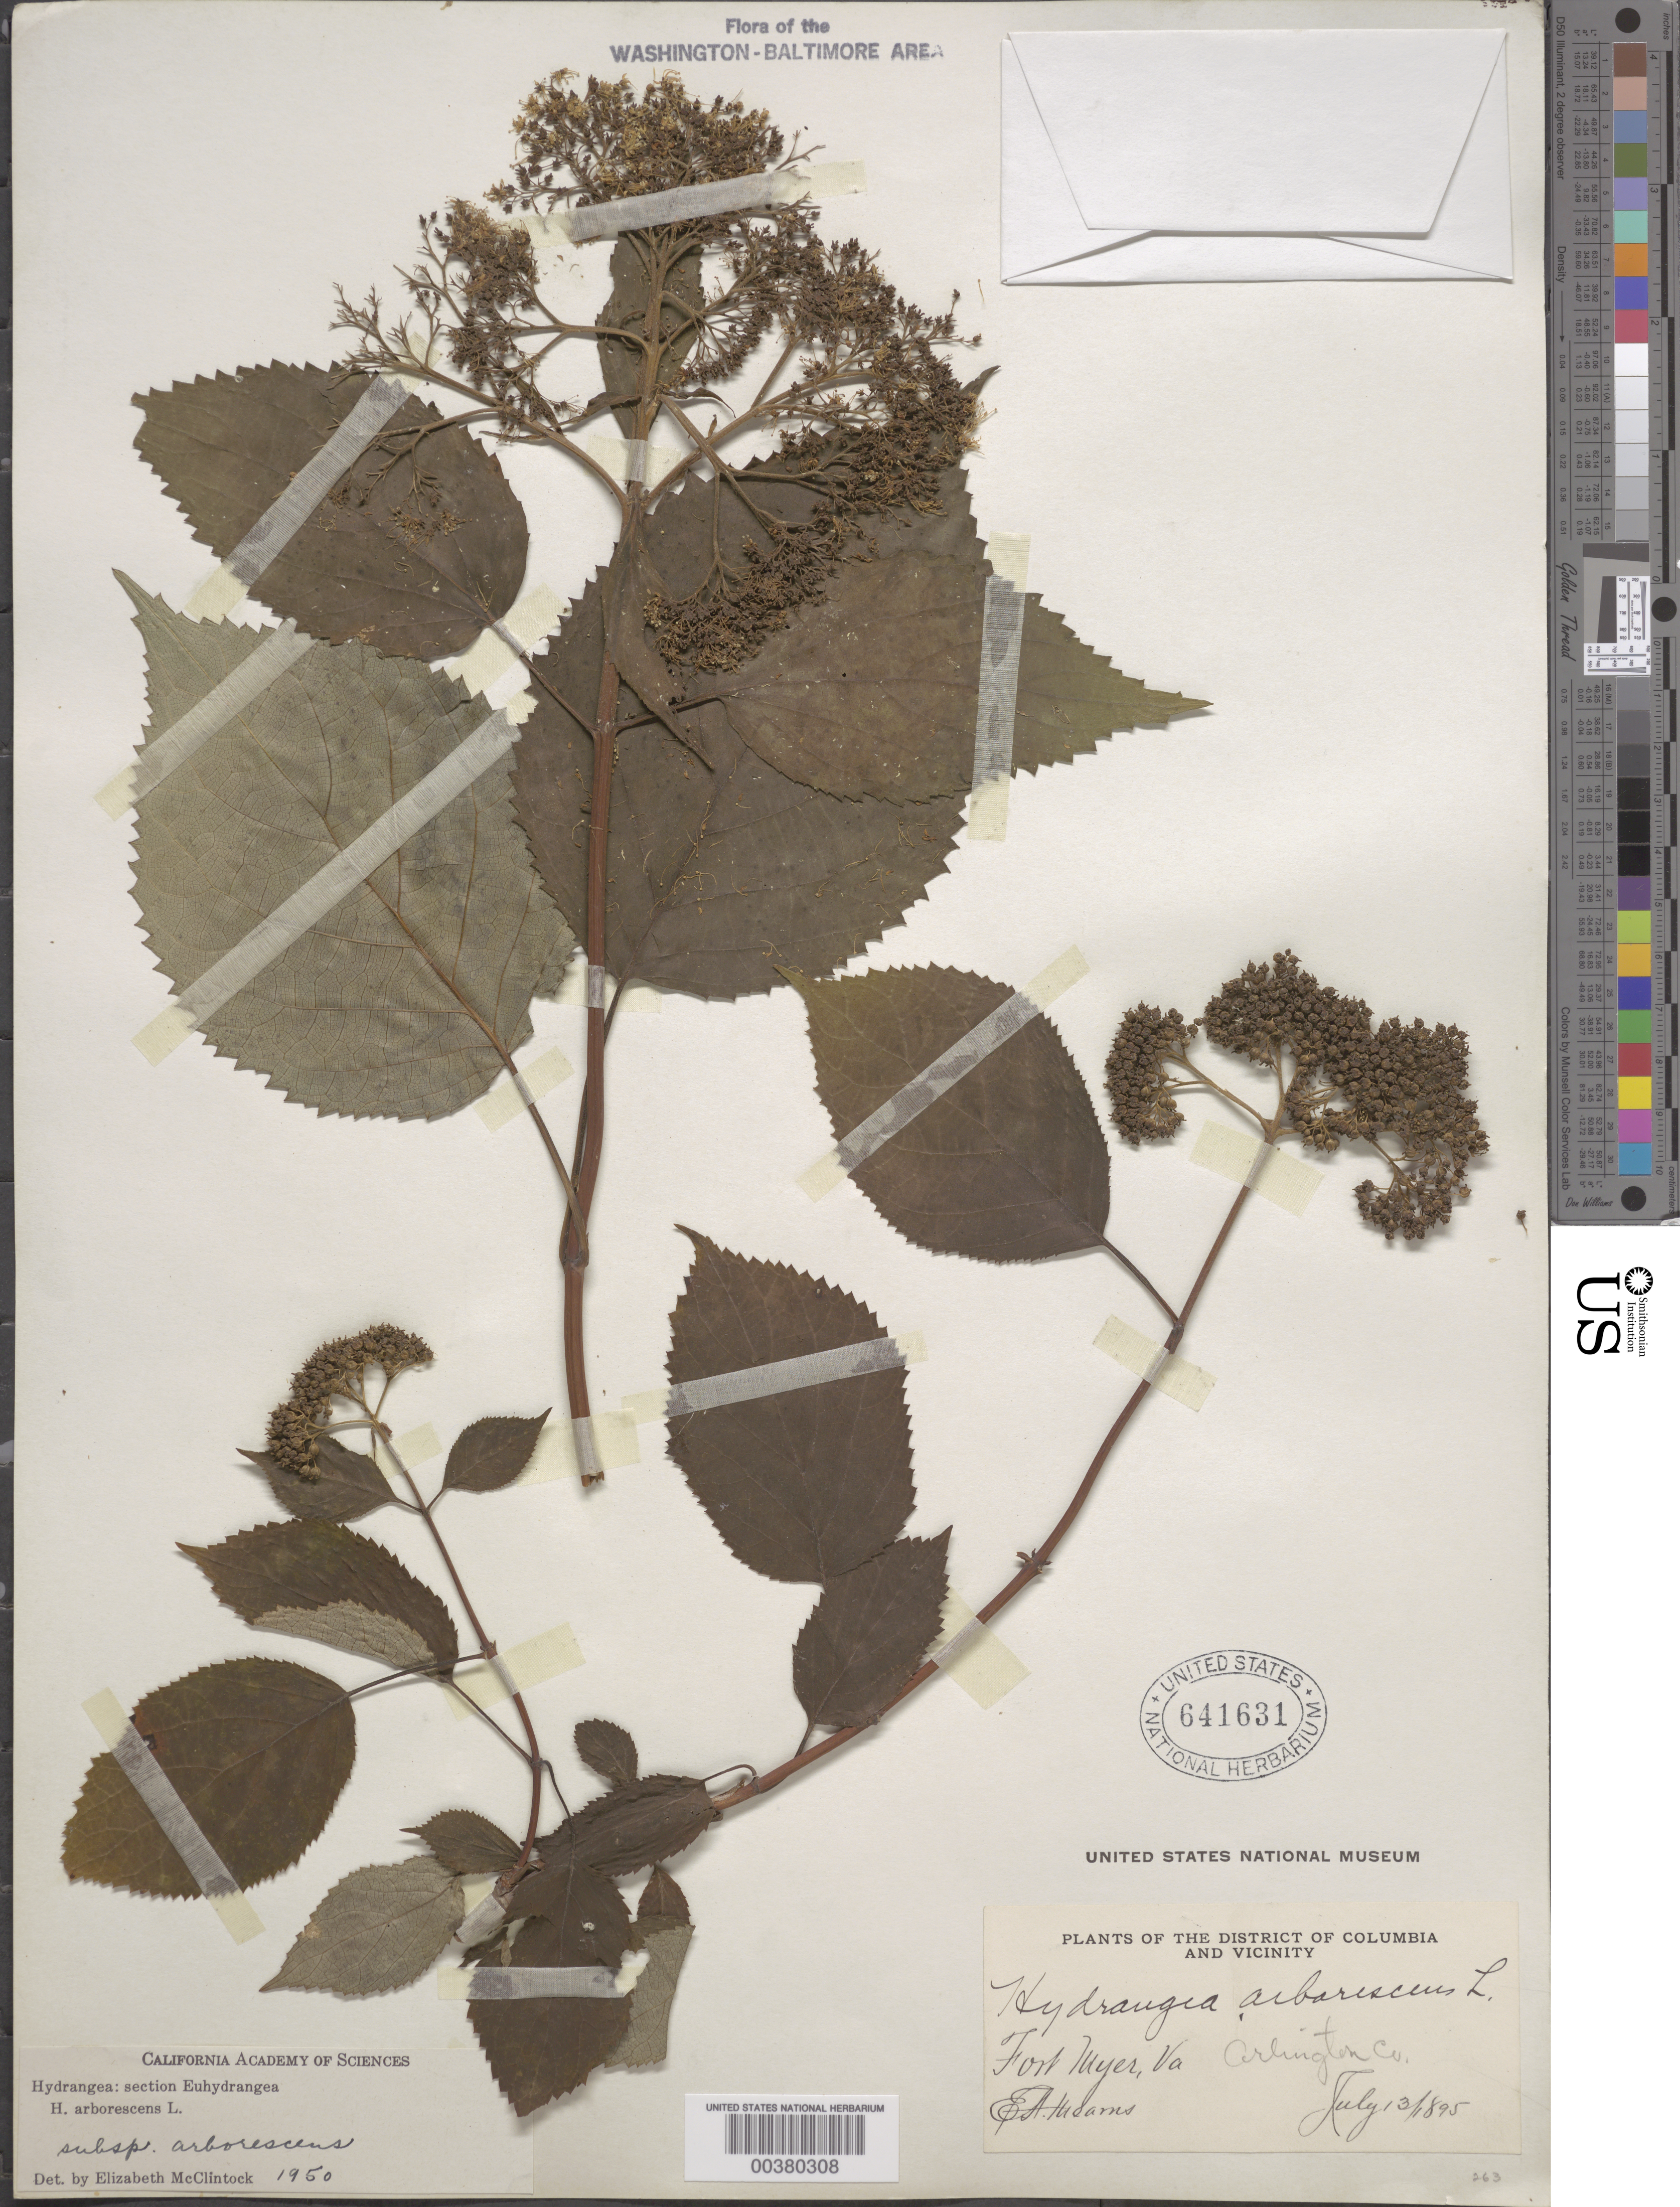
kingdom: Plantae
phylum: Tracheophyta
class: Magnoliopsida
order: Cornales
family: Hydrangeaceae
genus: Hydrangea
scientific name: Hydrangea arborescens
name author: L.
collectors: E. A. Mearns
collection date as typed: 13 Jul 1895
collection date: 1895-07-13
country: United States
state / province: Virginia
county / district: Arlington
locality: Fort Myers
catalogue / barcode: US 641631